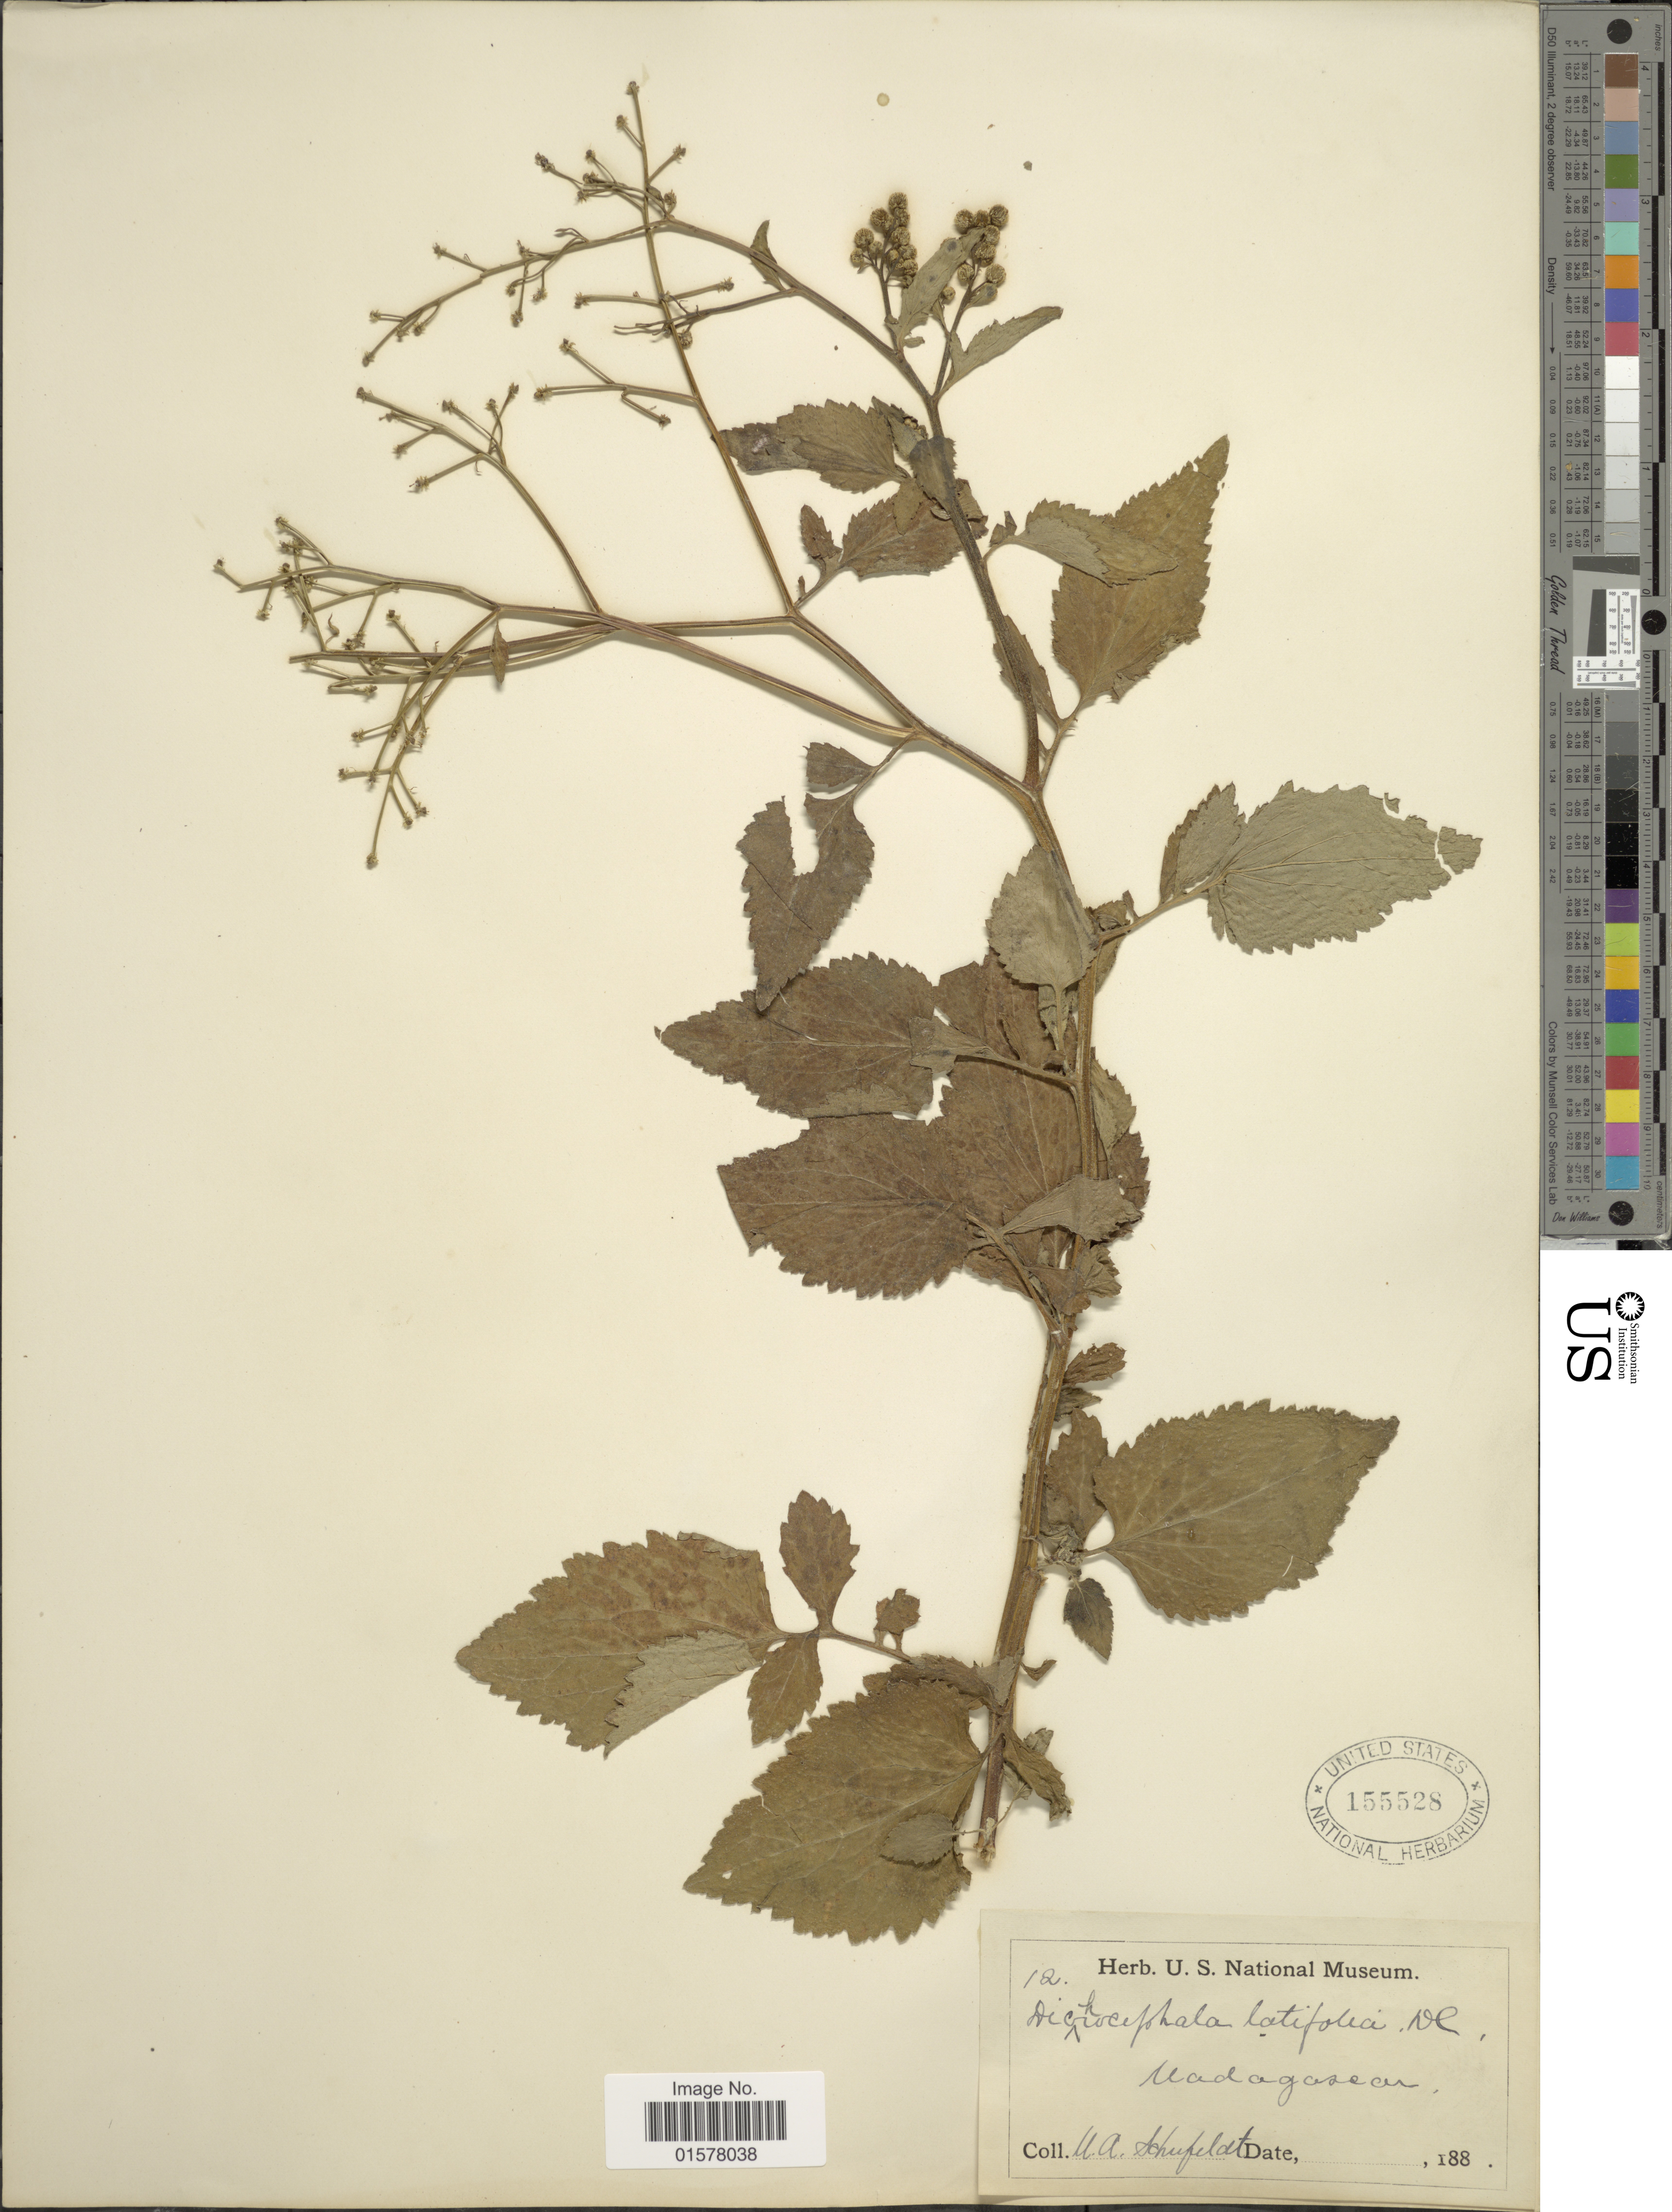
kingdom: Plantae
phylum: Tracheophyta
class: Magnoliopsida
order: Asterales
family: Asteraceae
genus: Dichrocephala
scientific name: Dichrocephala integrifolia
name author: (L. f.) Kuntze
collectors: U. Schufeldt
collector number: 12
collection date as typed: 188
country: Madagascar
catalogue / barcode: US 155528